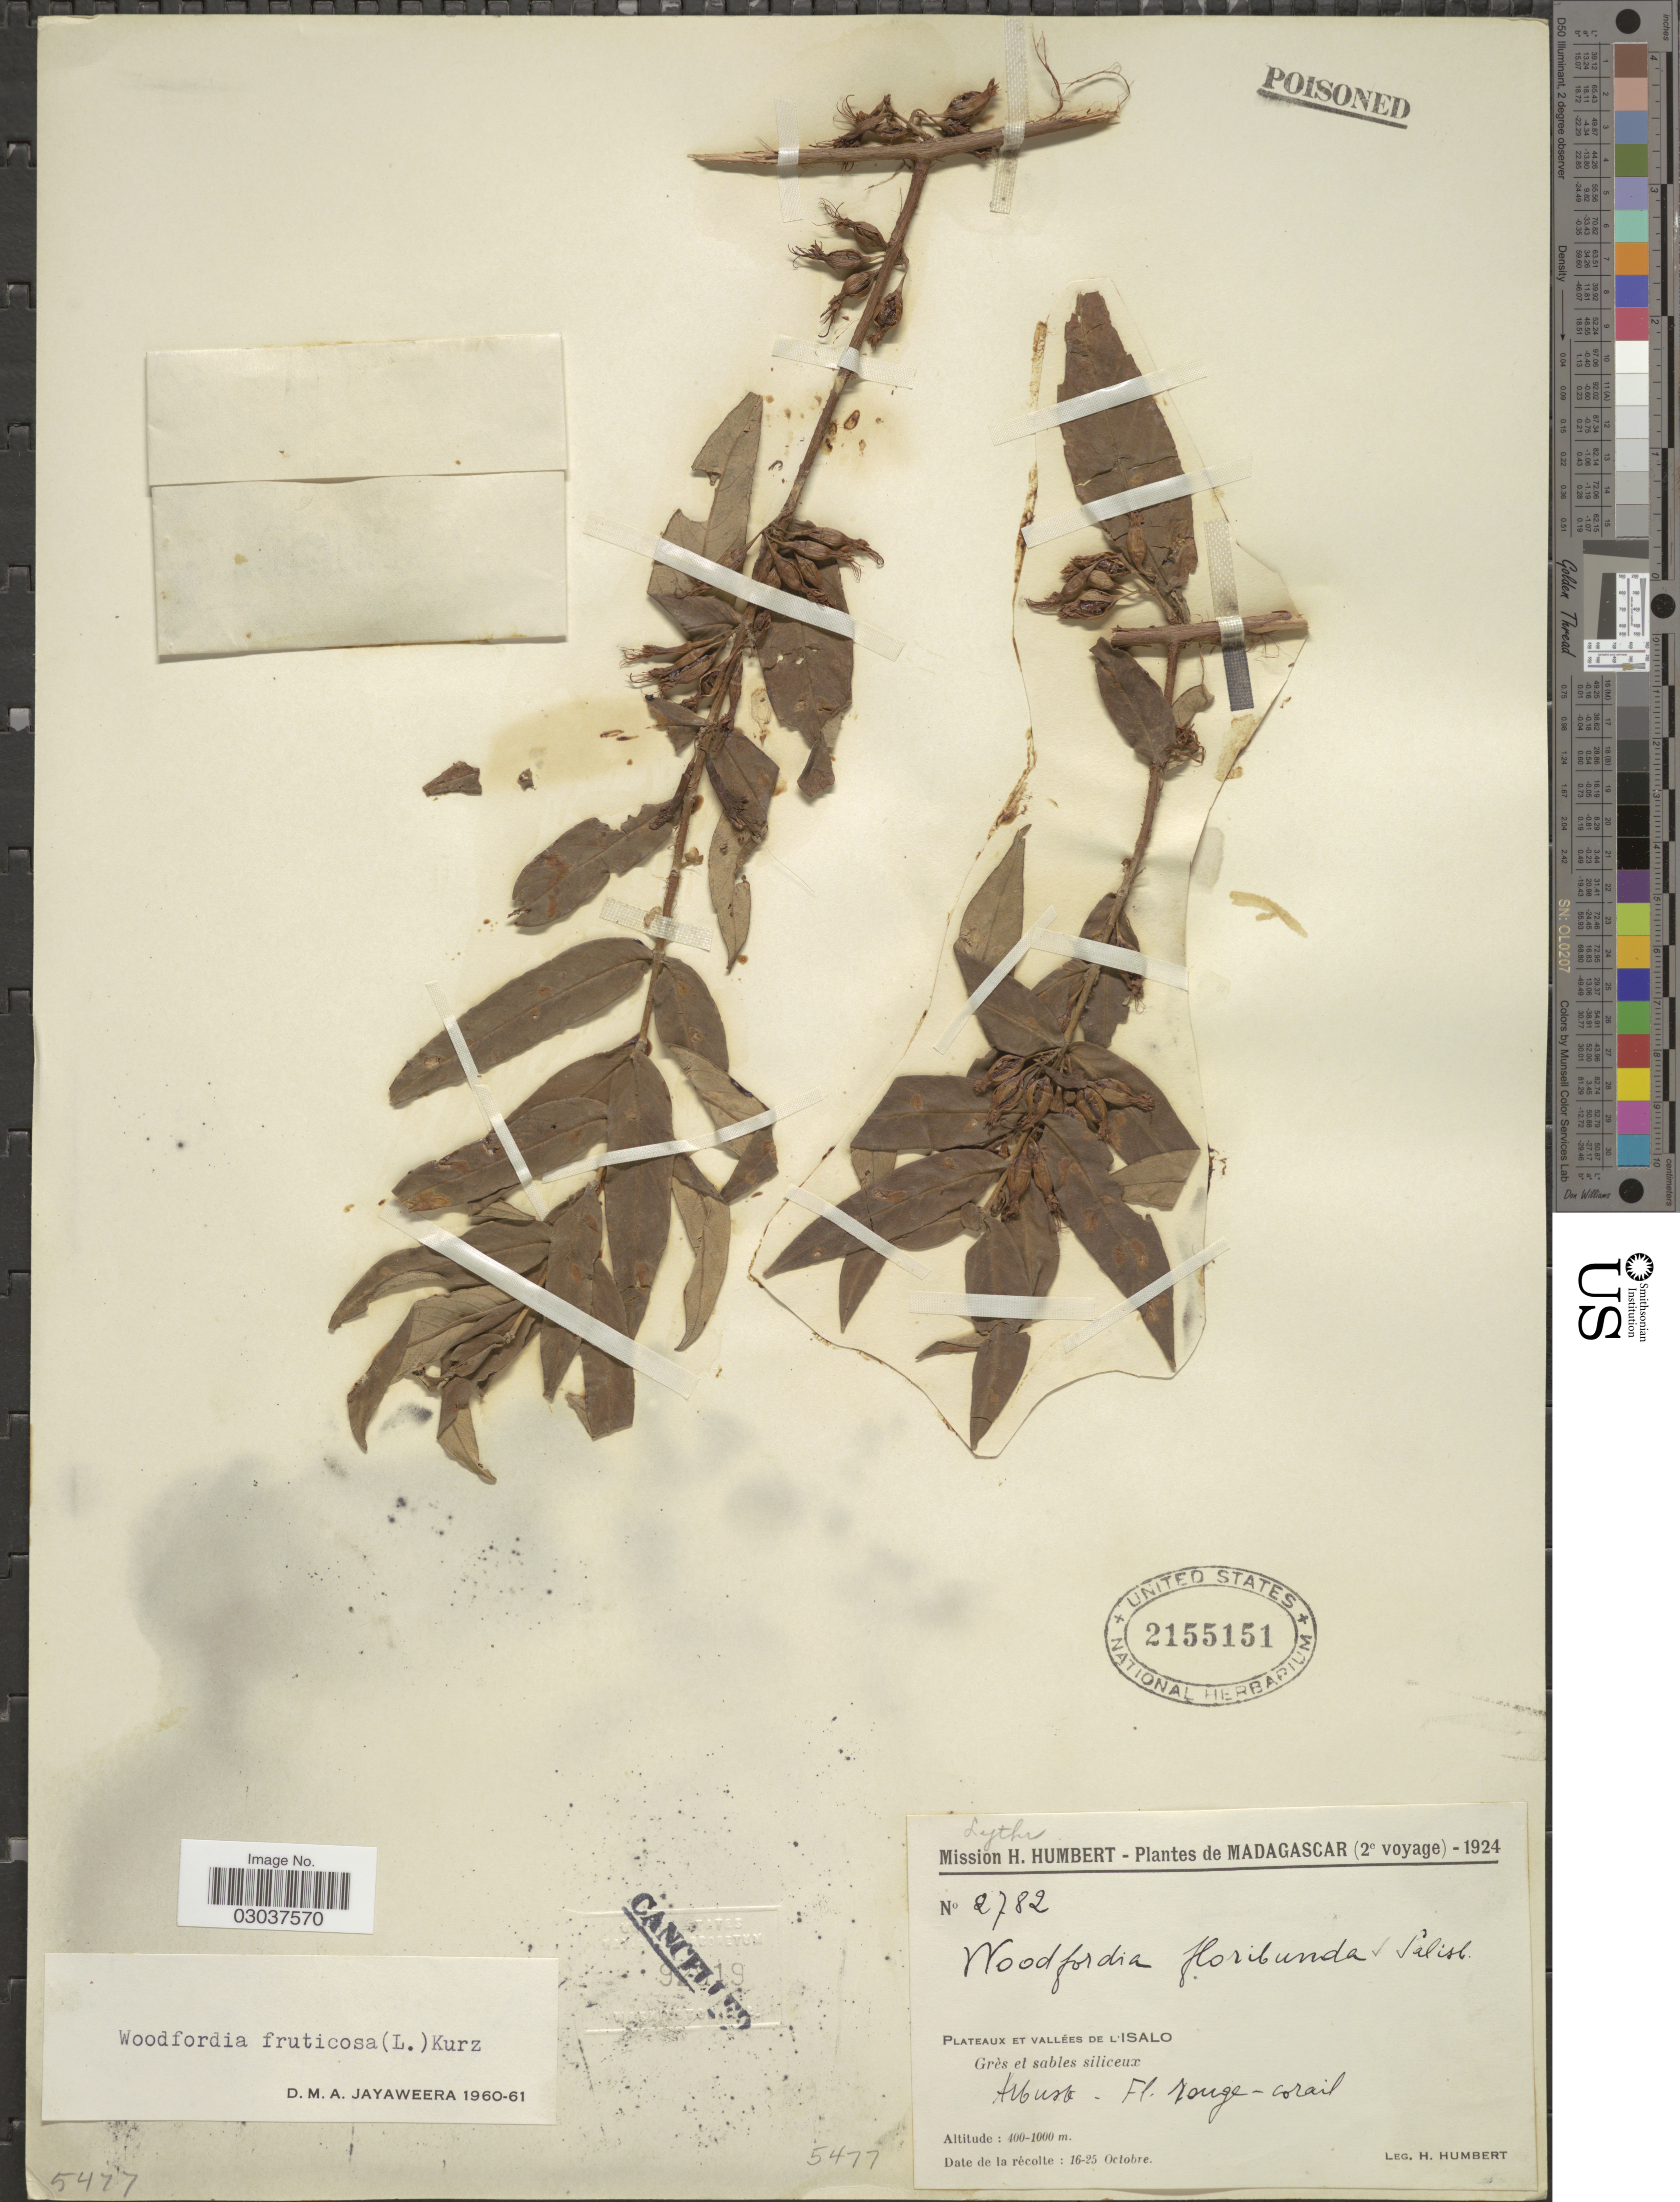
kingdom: Plantae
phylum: Tracheophyta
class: Magnoliopsida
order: Myrtales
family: Lythraceae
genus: Woodfordia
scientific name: Woodfordia fruticosa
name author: (L.) Kurz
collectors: H. Humbert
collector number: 2782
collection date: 1924-10-16/1928-10-25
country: Madagascar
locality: Plateaux et Vallées de L'Isalo. Grès et sables siliceux.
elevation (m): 400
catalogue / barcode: US 2155151